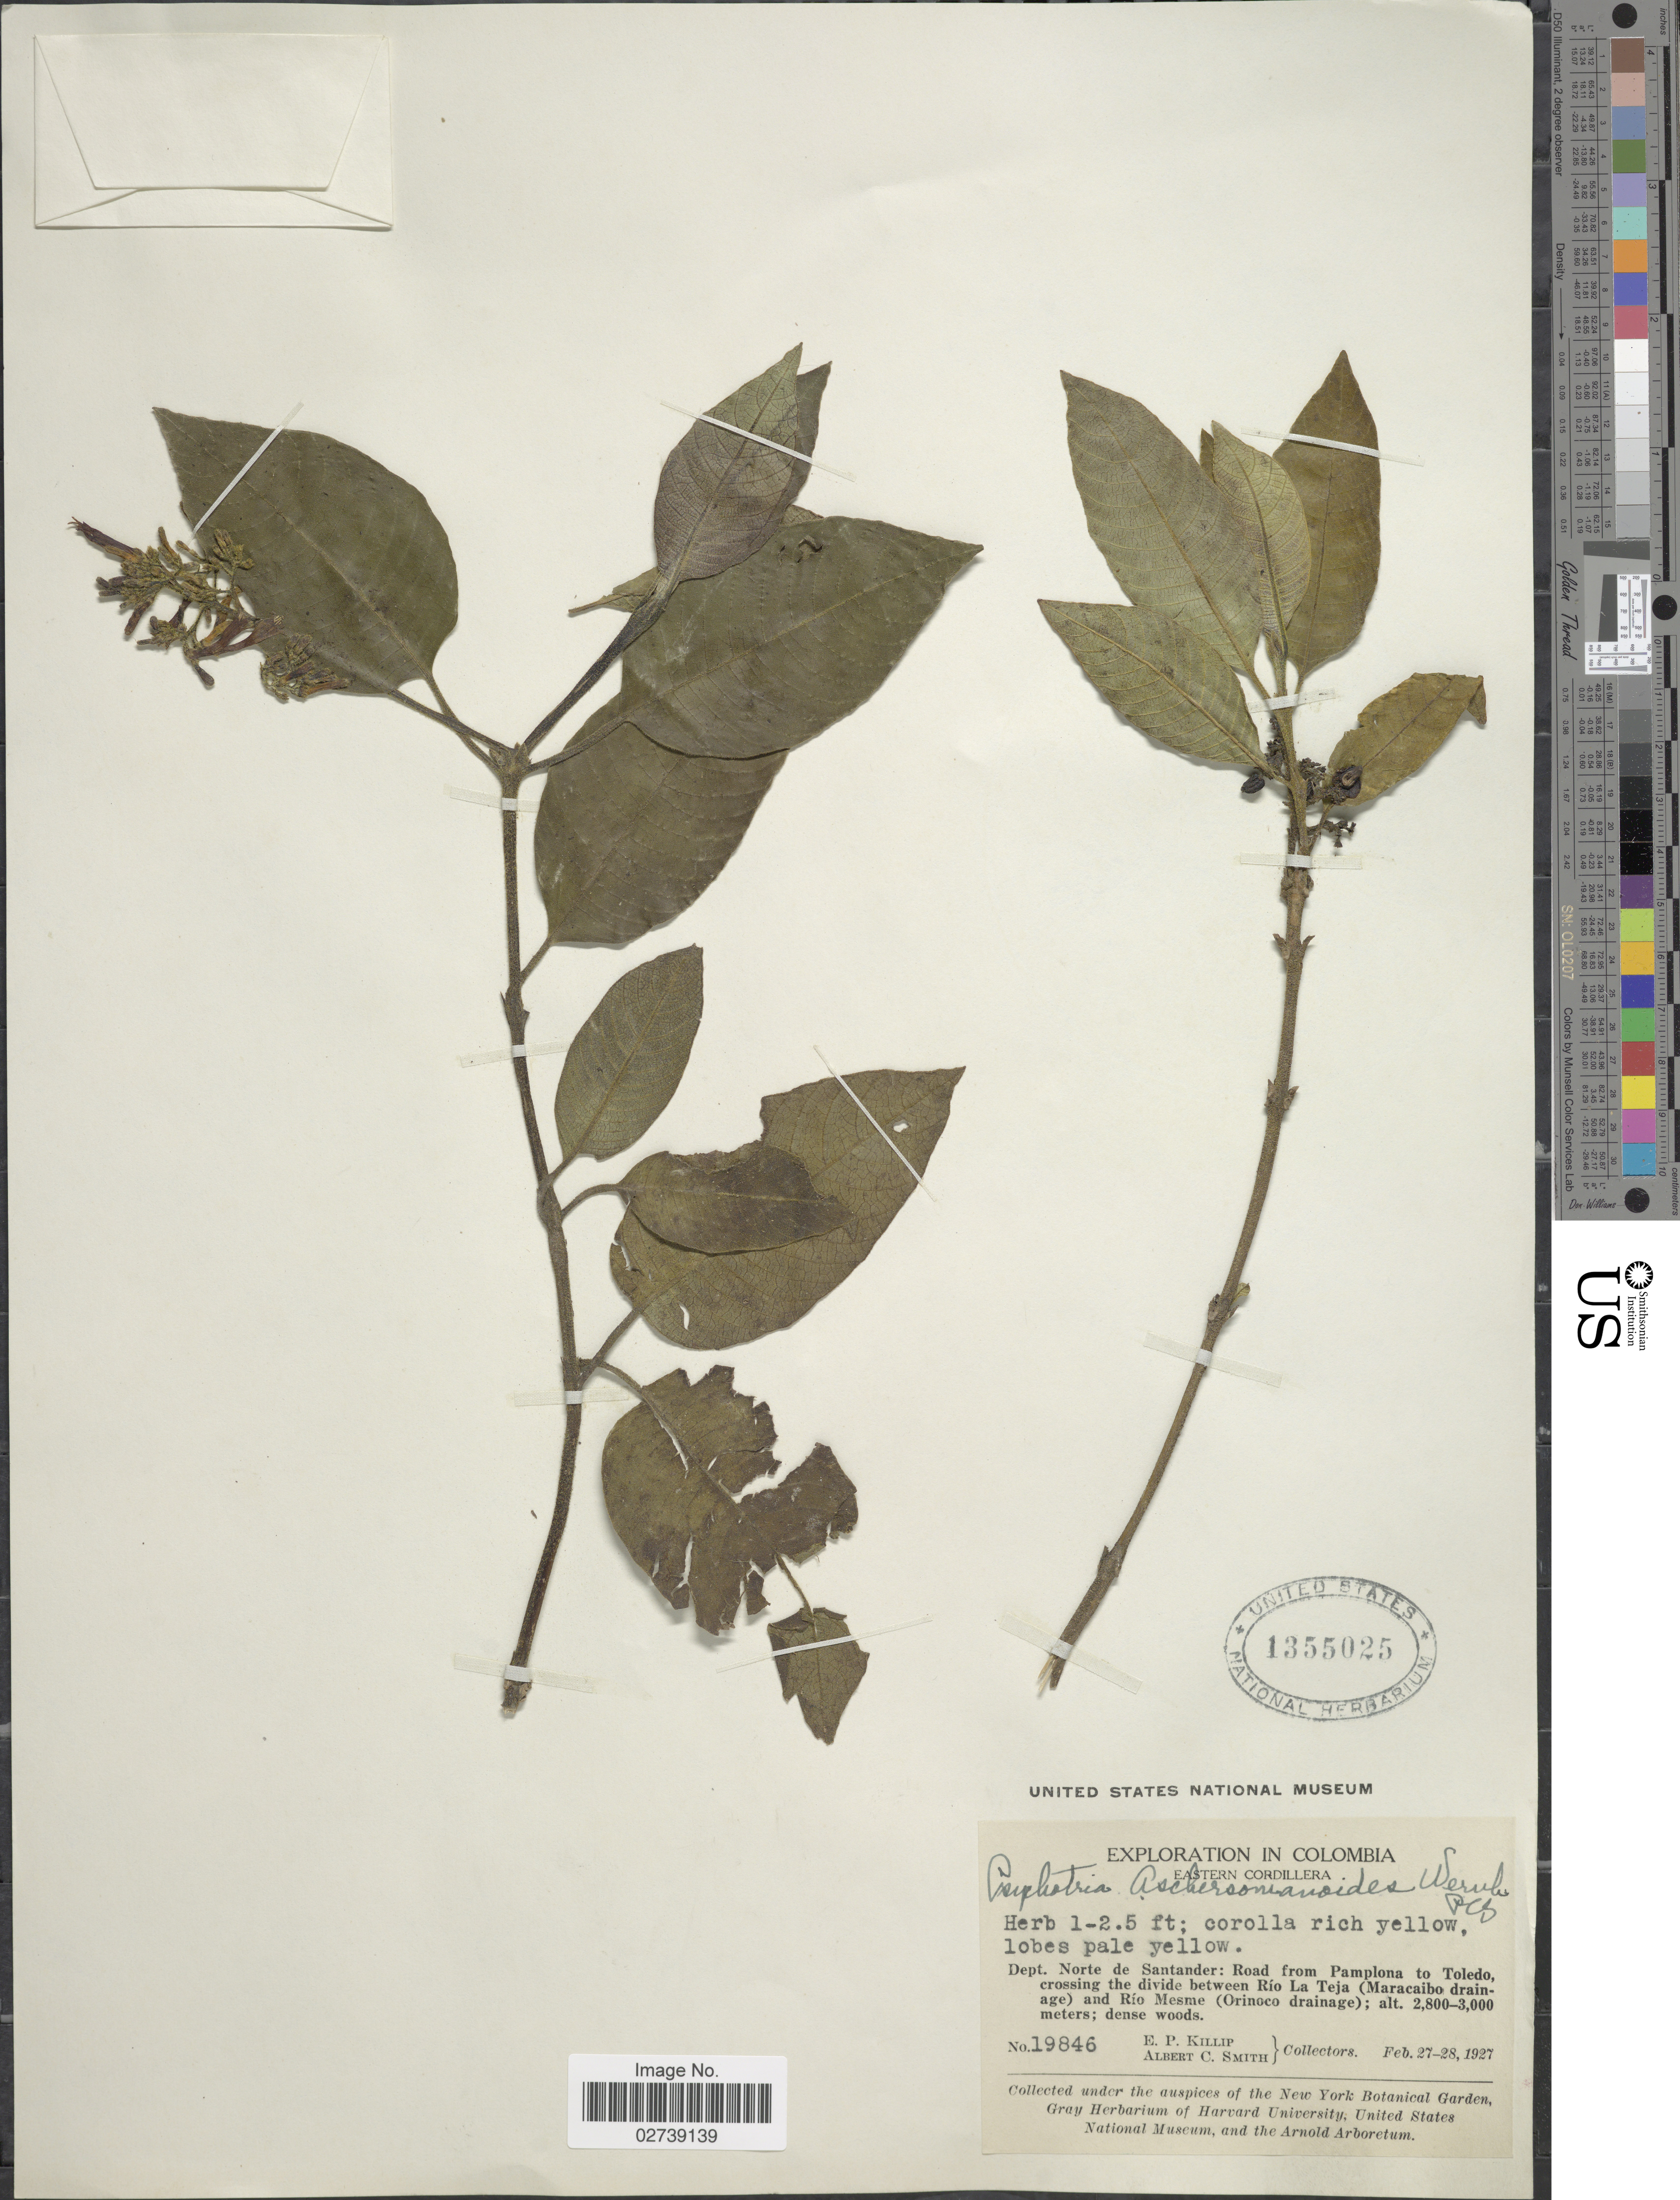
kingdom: Plantae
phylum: Tracheophyta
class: Magnoliopsida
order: Gentianales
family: Rubiaceae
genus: Palicourea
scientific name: Palicourea aschersonianoides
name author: Steyerm.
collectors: E. P. Killip & A. C. Smith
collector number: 19846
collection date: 1927-02-27/1927-02-28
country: Colombia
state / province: Norte de Santander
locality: Eastern Cordillera. Dept. Norte de Santander: Road from Pamplona to Toledo, crossing the divide between Rio La Teja (Maracaibo drainage) and Rio Mesme (Orinoco drainage).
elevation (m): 2800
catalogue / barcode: US 1355025